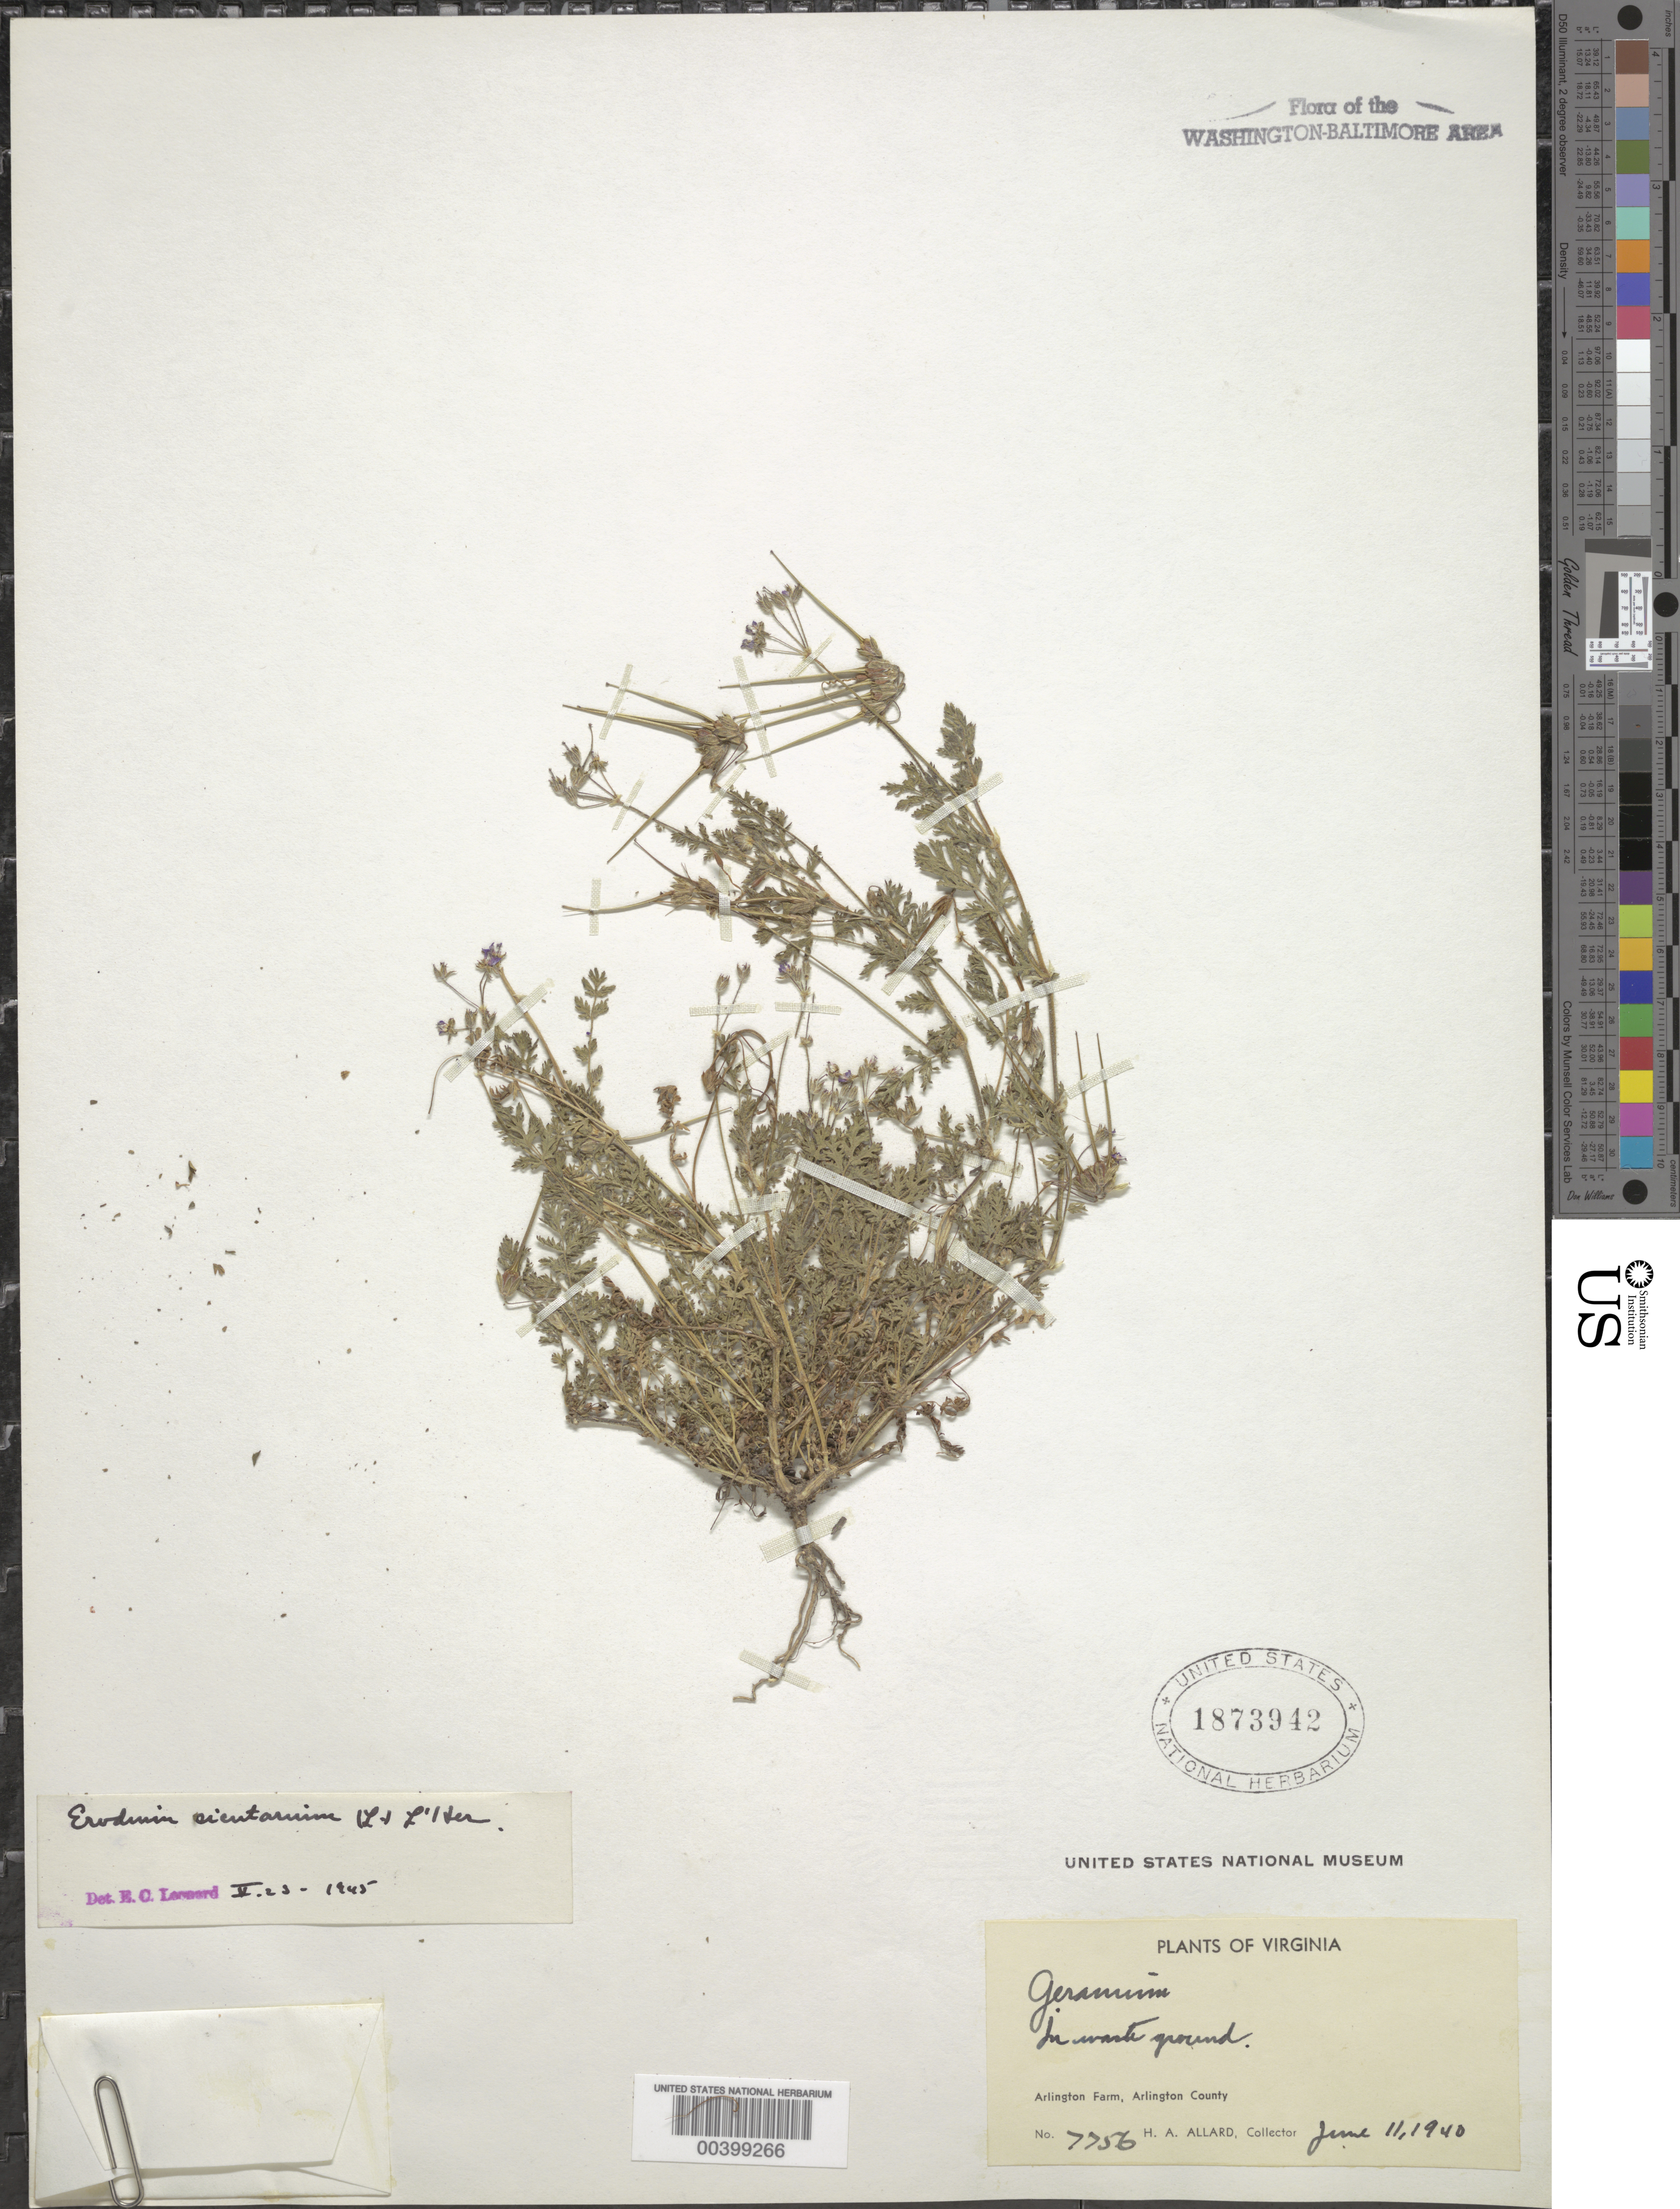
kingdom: Plantae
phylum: Tracheophyta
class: Magnoliopsida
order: Geraniales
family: Geraniaceae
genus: Erodium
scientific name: Erodium cicutarium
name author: (L.) L'Hér.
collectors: H. A. Allard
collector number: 7756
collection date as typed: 11 Jun 1940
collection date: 1940-06-11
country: United States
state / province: Virginia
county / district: Arlington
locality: Arlington Farm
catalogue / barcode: US 1873942